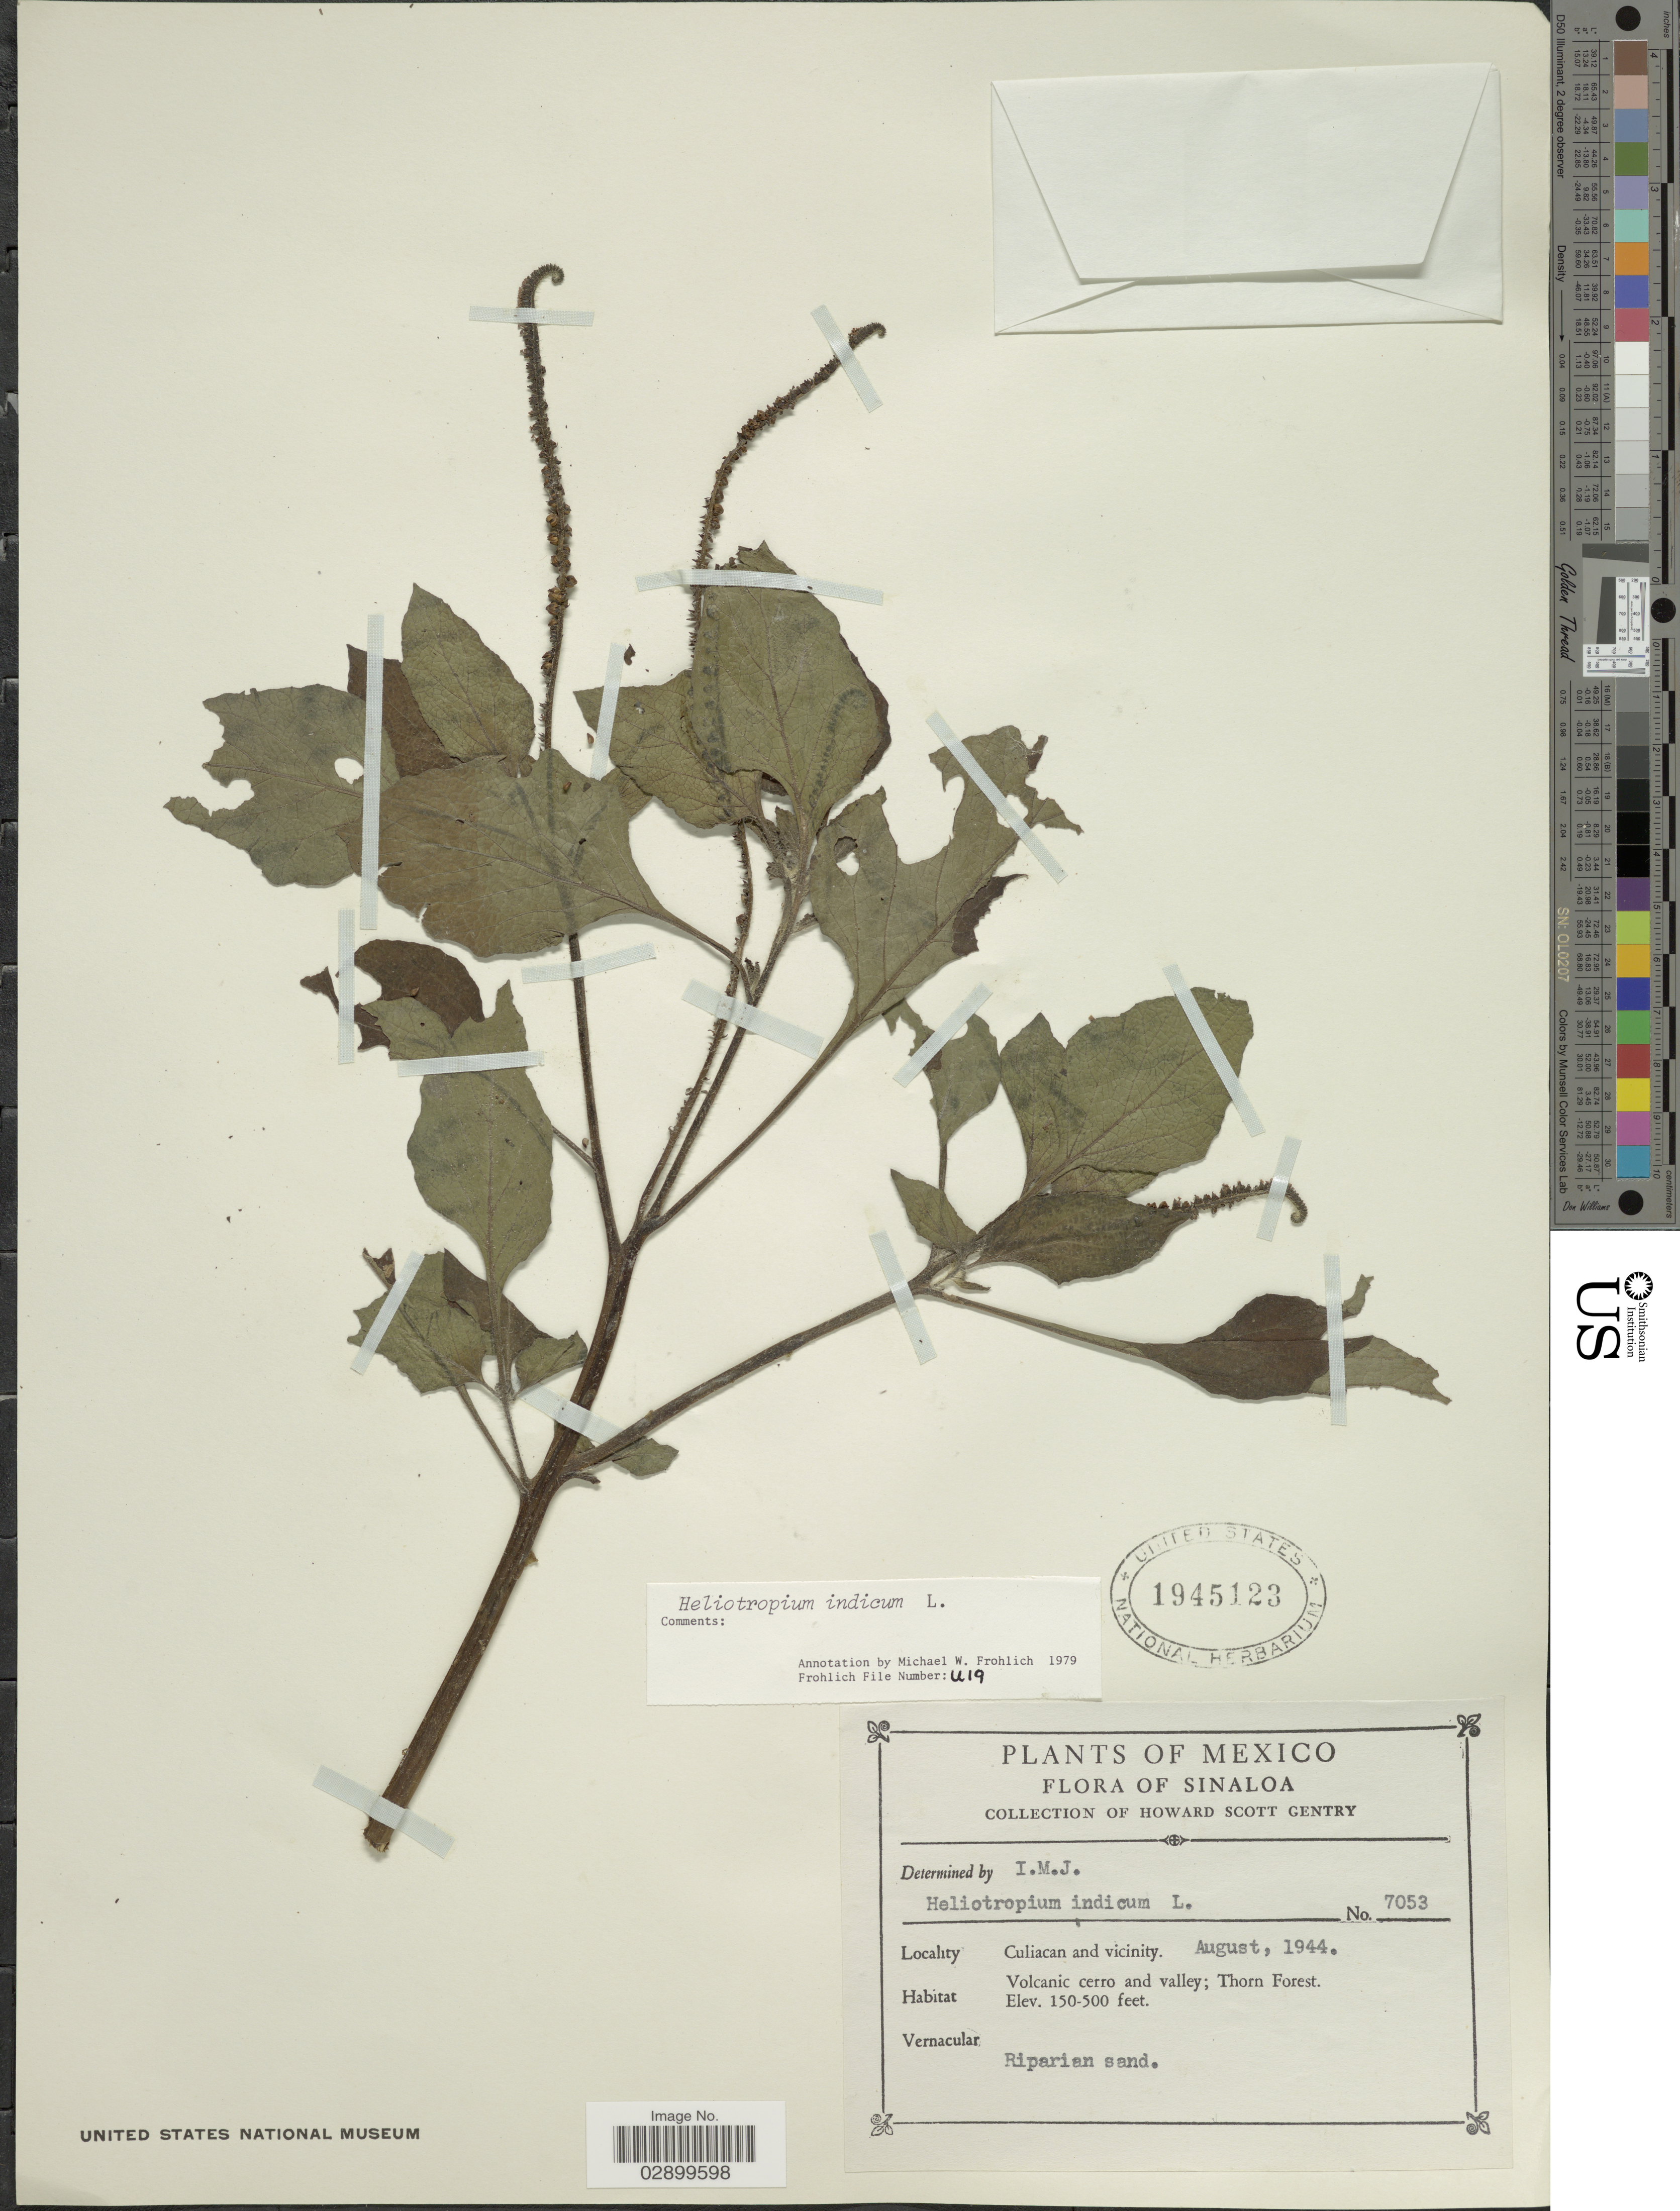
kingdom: Plantae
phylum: Tracheophyta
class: Magnoliopsida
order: Boraginales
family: Heliotropiaceae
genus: Heliotropium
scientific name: Heliotropium indicum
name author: L.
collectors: H. S. Gentry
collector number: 7053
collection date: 1944-08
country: Mexico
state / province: Sinaloa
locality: Culiacan and vicinity.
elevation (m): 46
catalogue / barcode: US 1945123